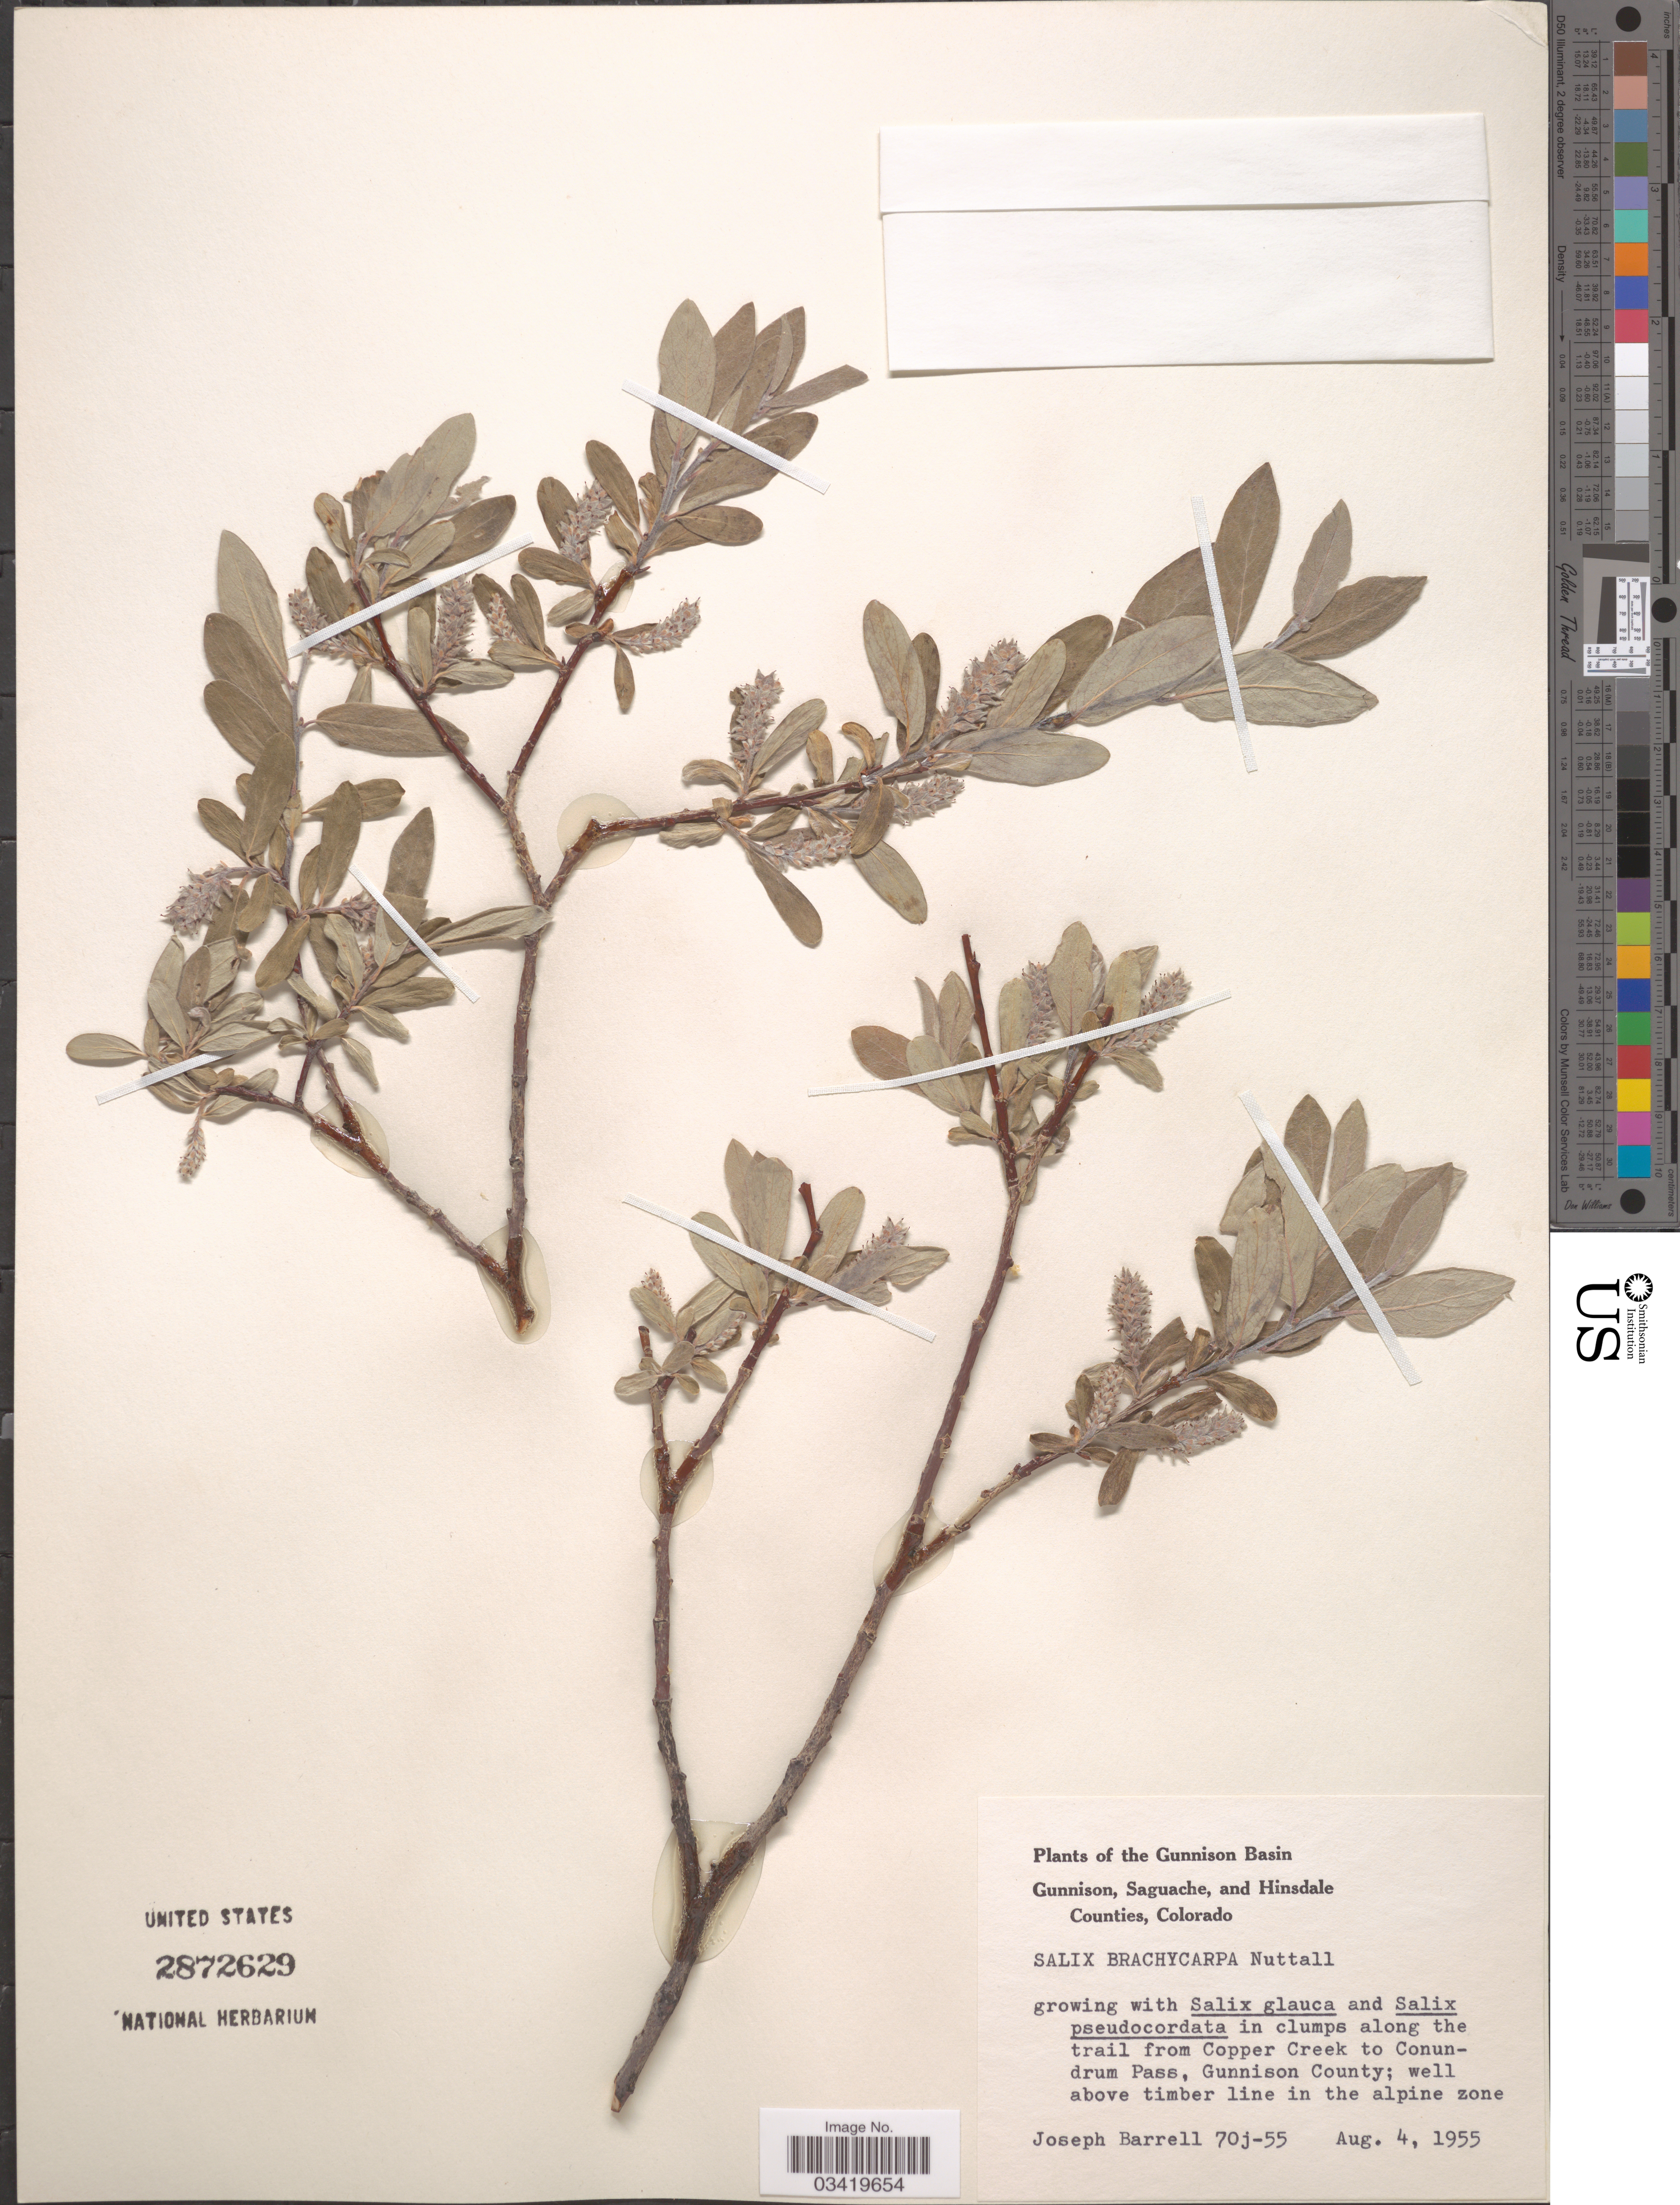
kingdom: Plantae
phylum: Tracheophyta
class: Magnoliopsida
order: Malpighiales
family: Salicaceae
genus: Salix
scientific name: Salix brachycarpa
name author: Nutt.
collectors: J. Barrell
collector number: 70j-55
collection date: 1955-08-04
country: United States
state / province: Colorado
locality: The Gunnison Basin. In clumps along the trail from Copper Creek to Conundrum Pass, Gunnison County; well above timber line in the alpine zone.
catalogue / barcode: US 2872629